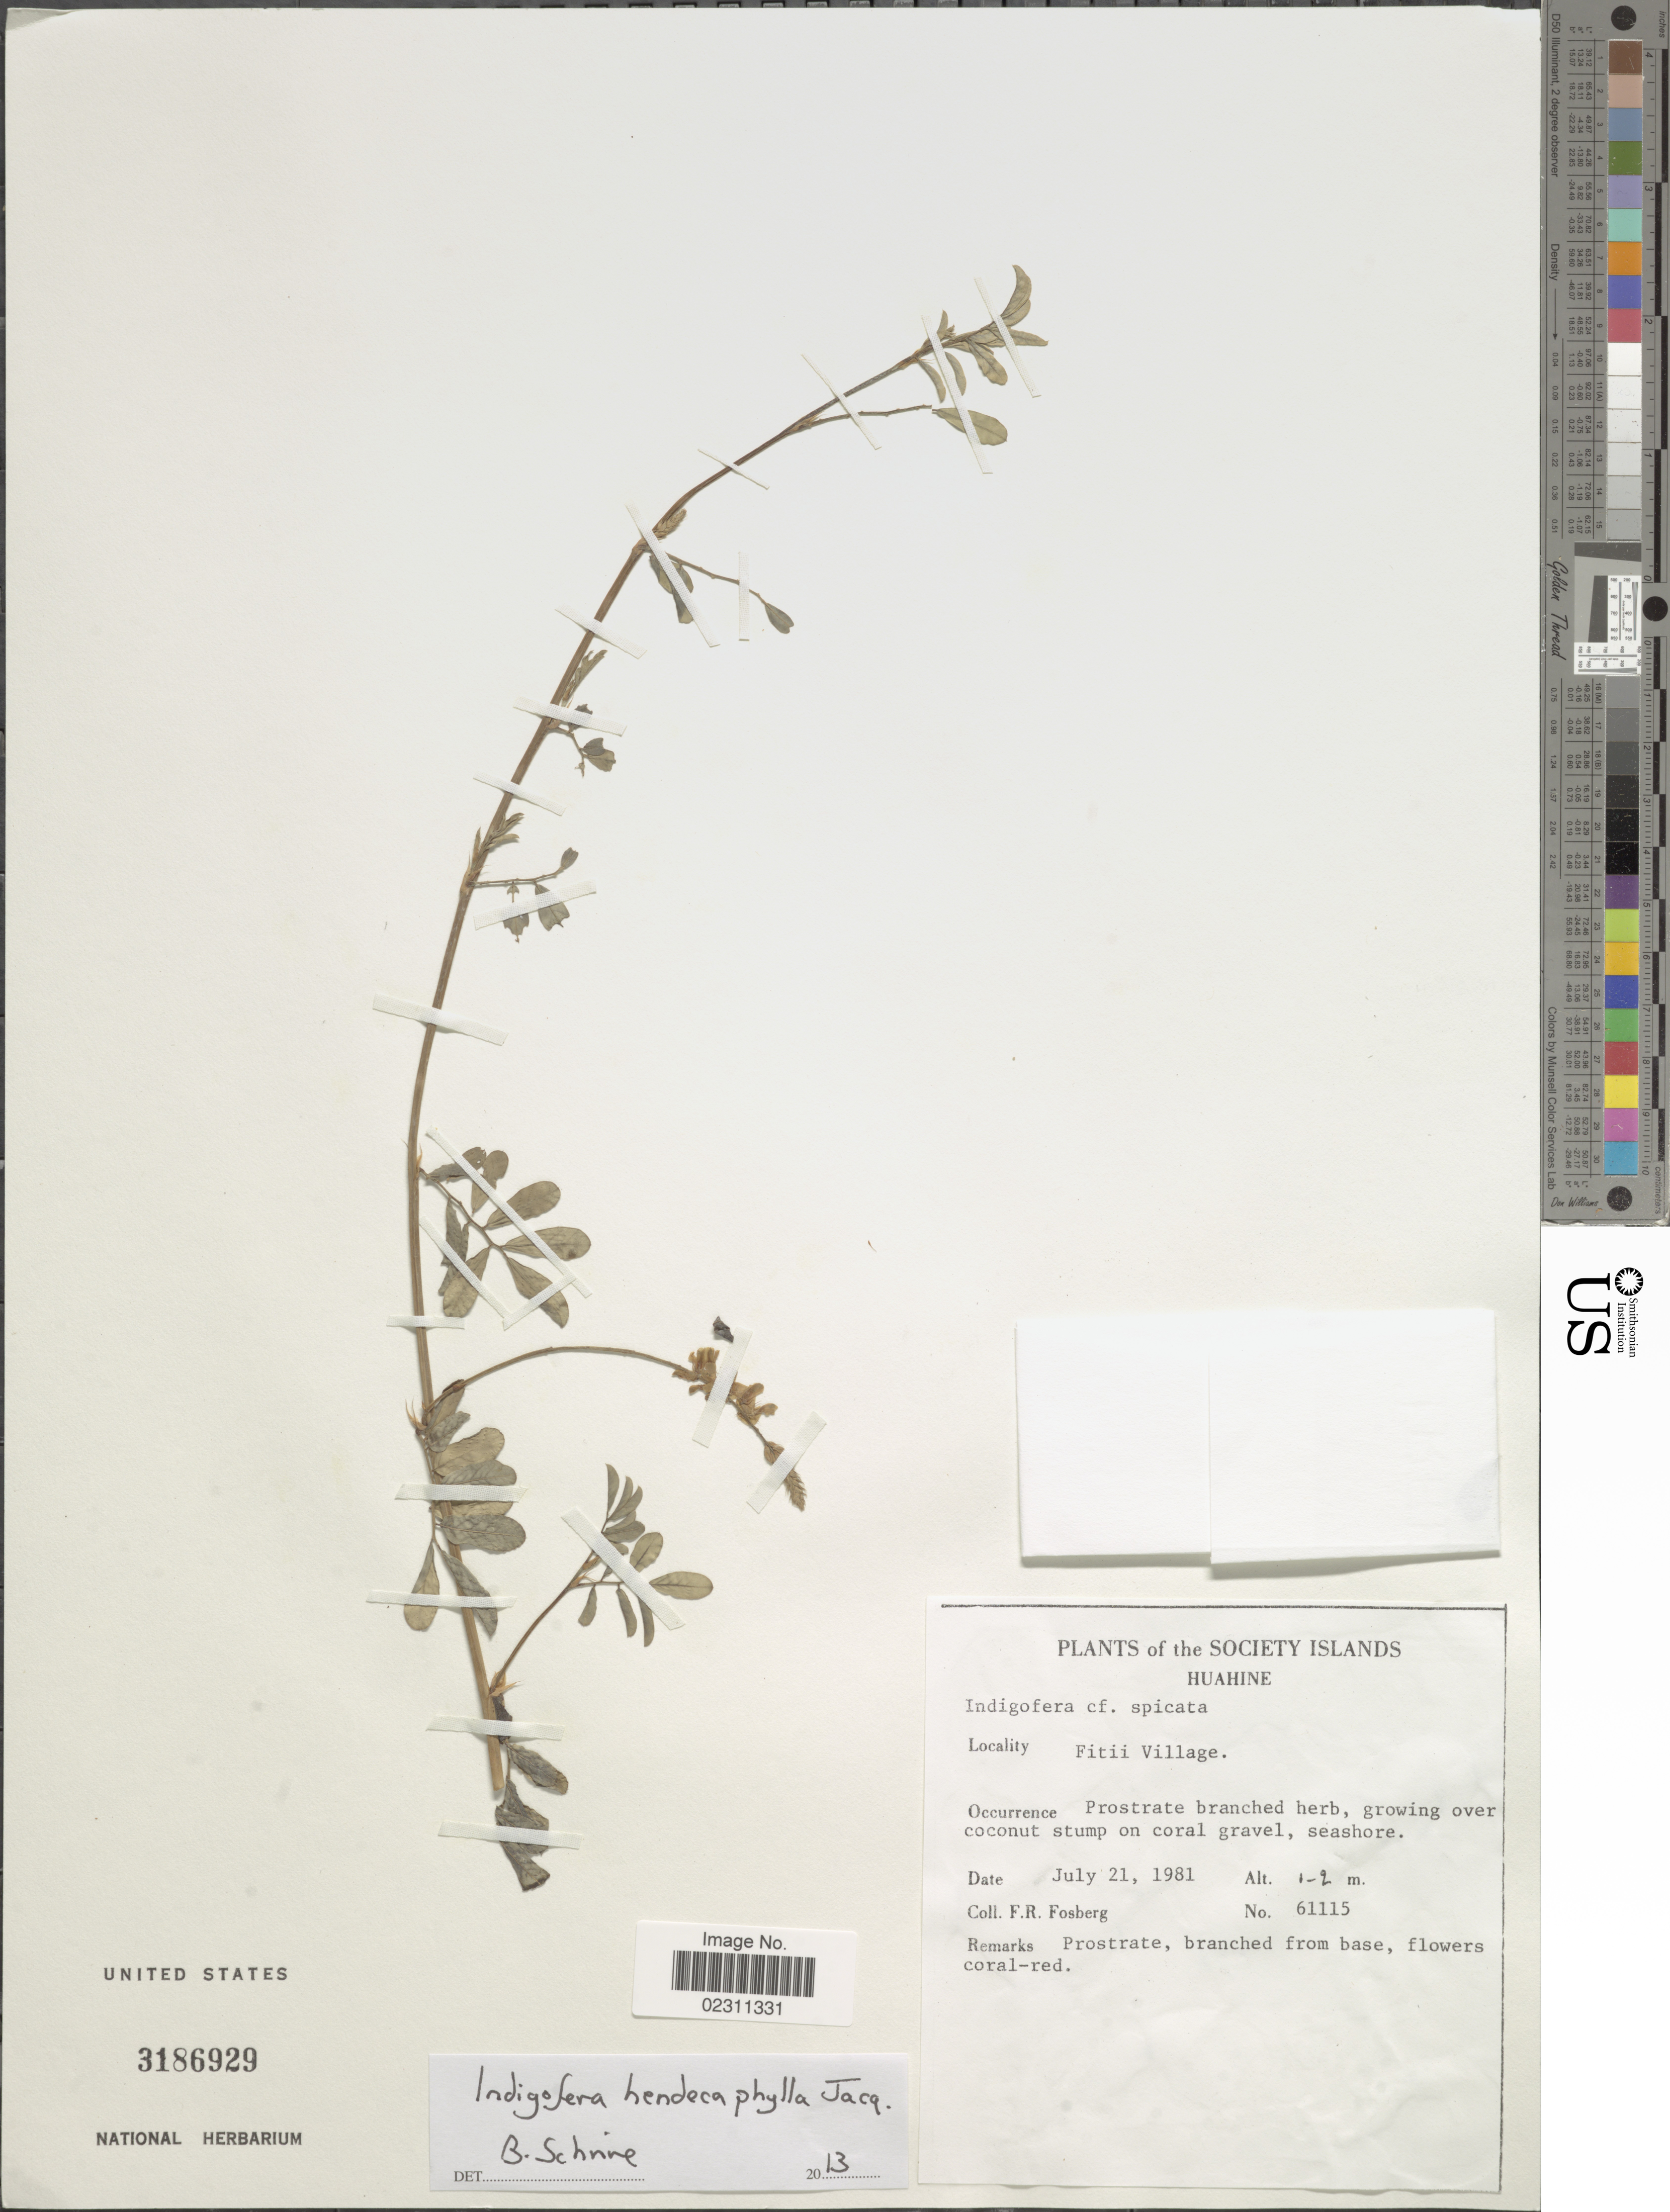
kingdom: Plantae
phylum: Tracheophyta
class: Magnoliopsida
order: Fabales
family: Fabaceae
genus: Indigofera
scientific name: Indigofera hendecaphylla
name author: Jacq.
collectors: F. R. Fosberg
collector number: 61115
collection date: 1981-07-21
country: French Polynesia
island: Huahine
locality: Society Islands. Huahine. Fitii Village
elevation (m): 1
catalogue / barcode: US 3186929